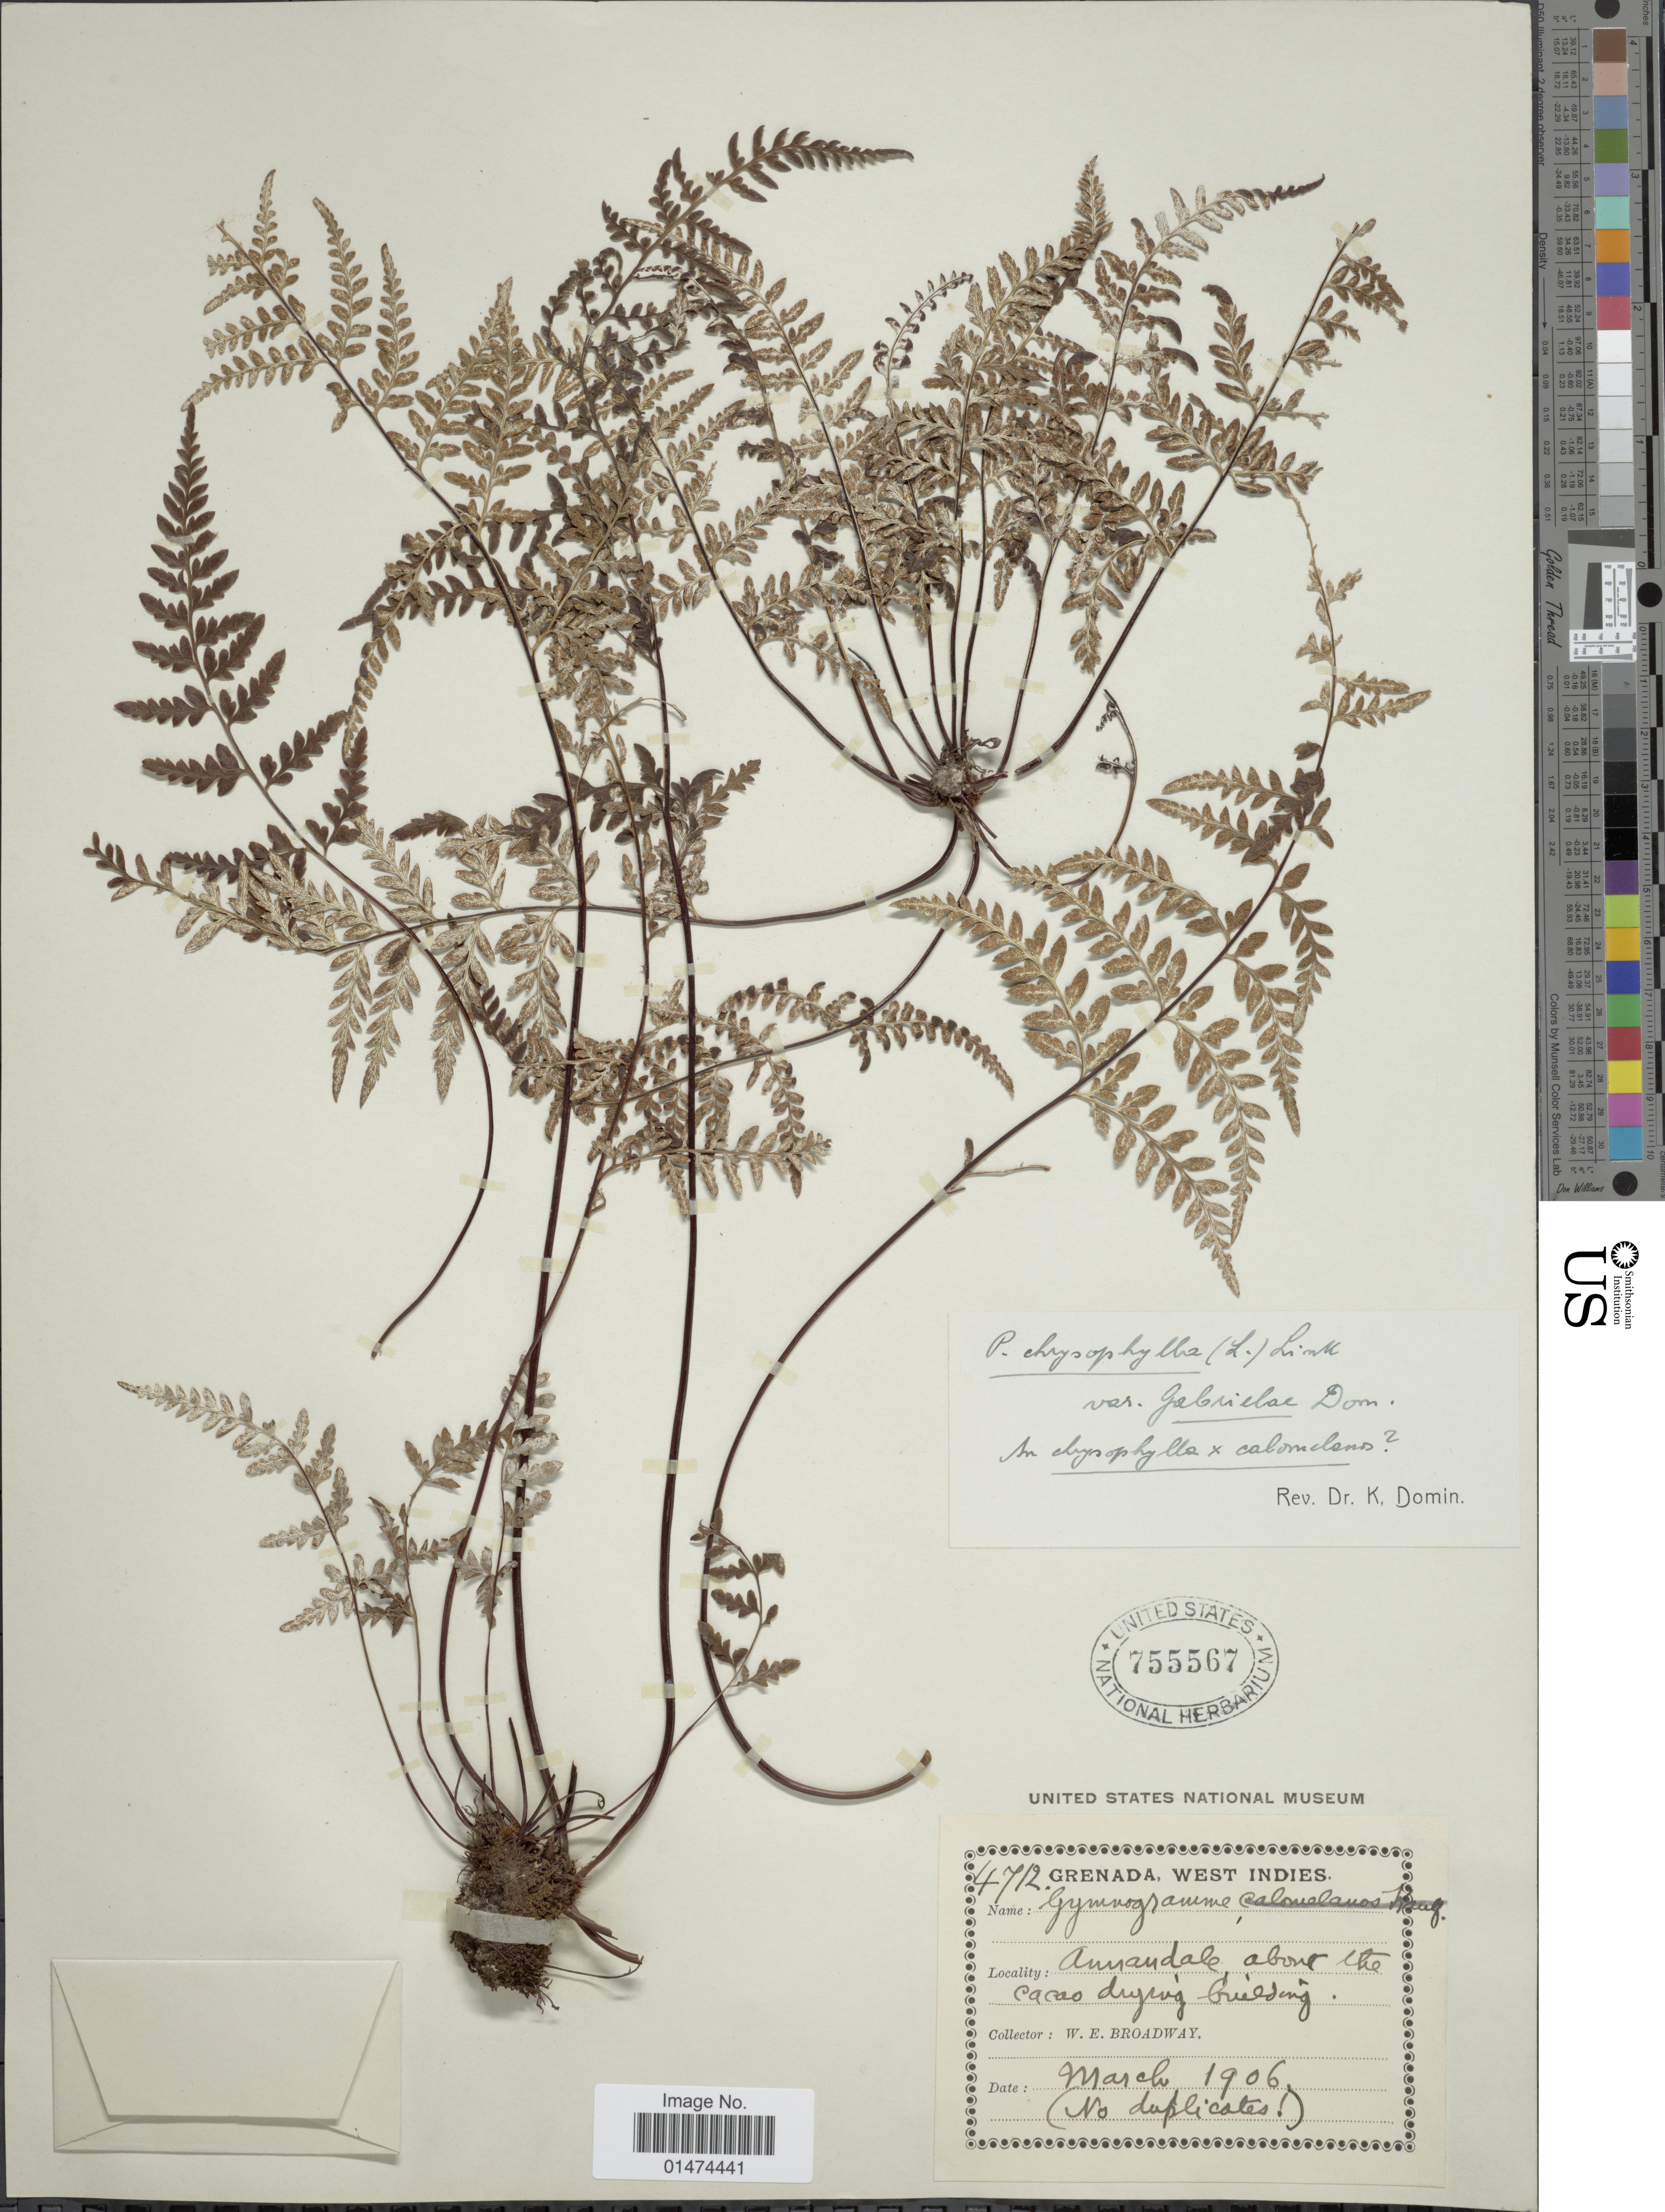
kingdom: Plantae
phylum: Tracheophyta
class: Polypodiopsida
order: Polypodiales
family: Pteridaceae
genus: Pityrogramma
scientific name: Pityrogramma chrysophylla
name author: (Sw.) Link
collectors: W. E. Broadway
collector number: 4712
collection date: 1906-03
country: Grenada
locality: West Indies, Annandale, above the Cacao drying building.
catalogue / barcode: US 755567